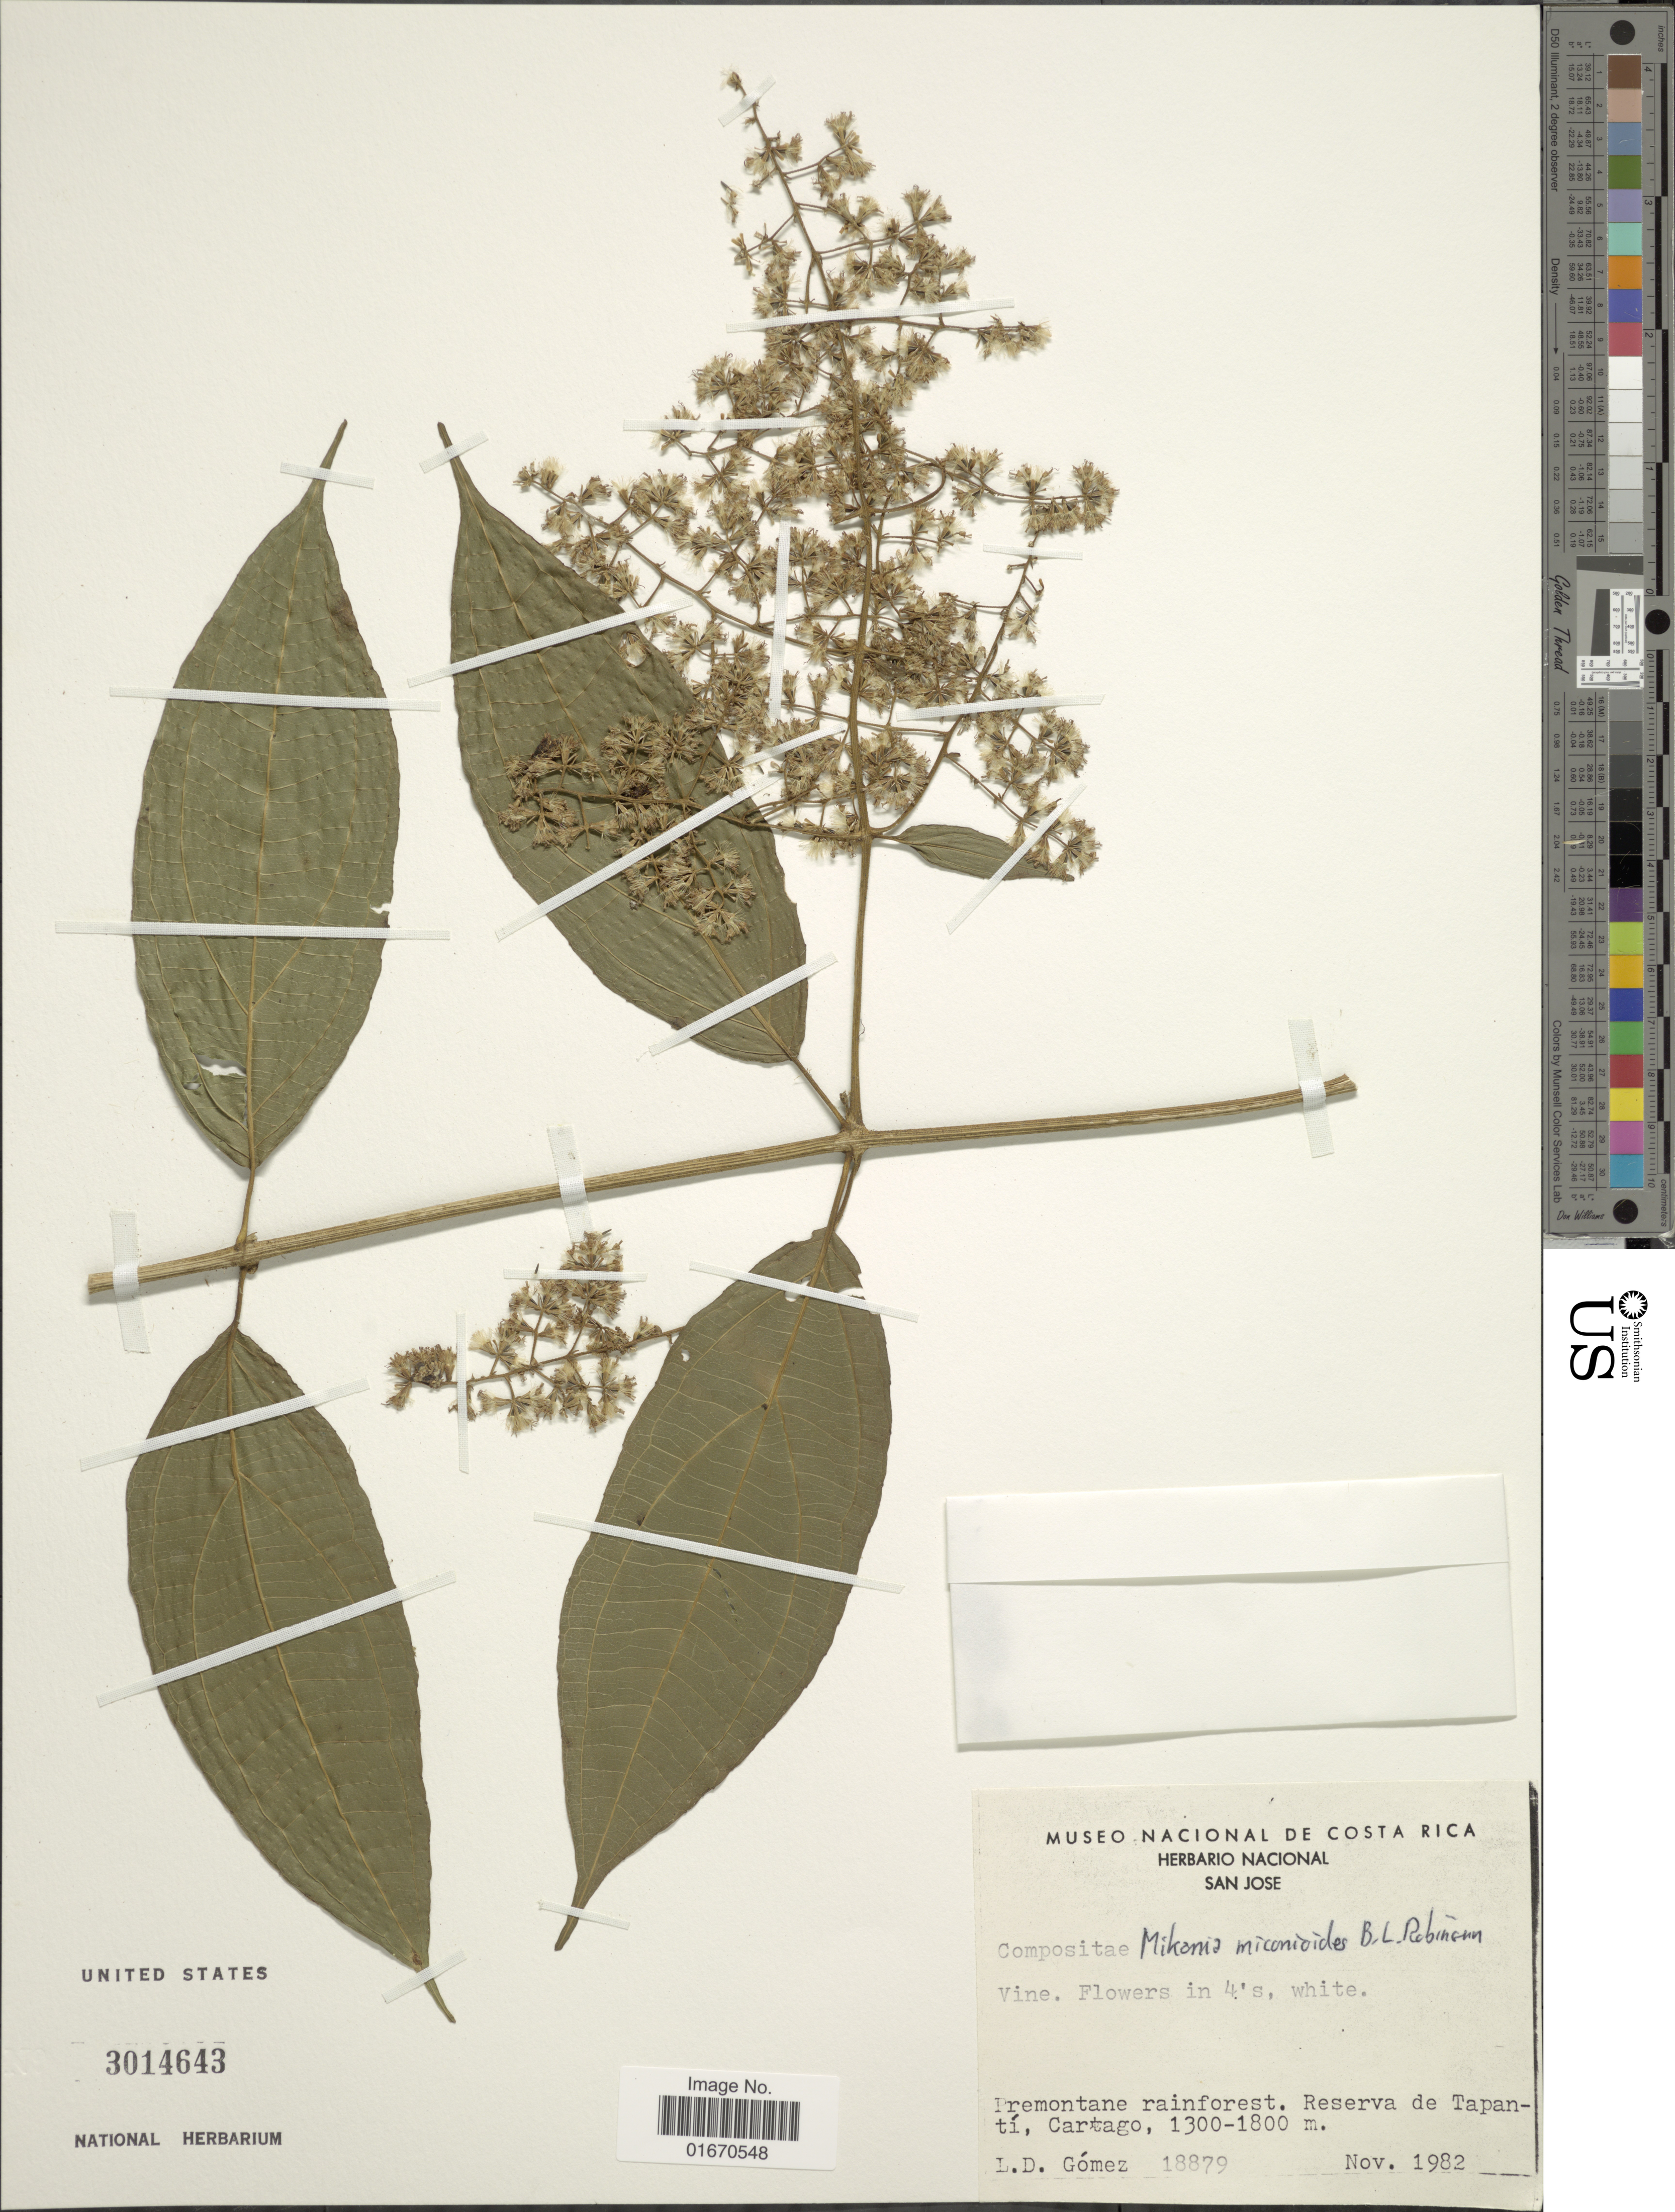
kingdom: Plantae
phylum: Tracheophyta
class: Magnoliopsida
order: Asterales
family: Asteraceae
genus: Mikania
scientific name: Mikania miconioides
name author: B.L. Rob.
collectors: L. Gomez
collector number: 18879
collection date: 1982-11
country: Costa Rica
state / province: Cartago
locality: Reserva de Tapanti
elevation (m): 1300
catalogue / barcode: US 3014643